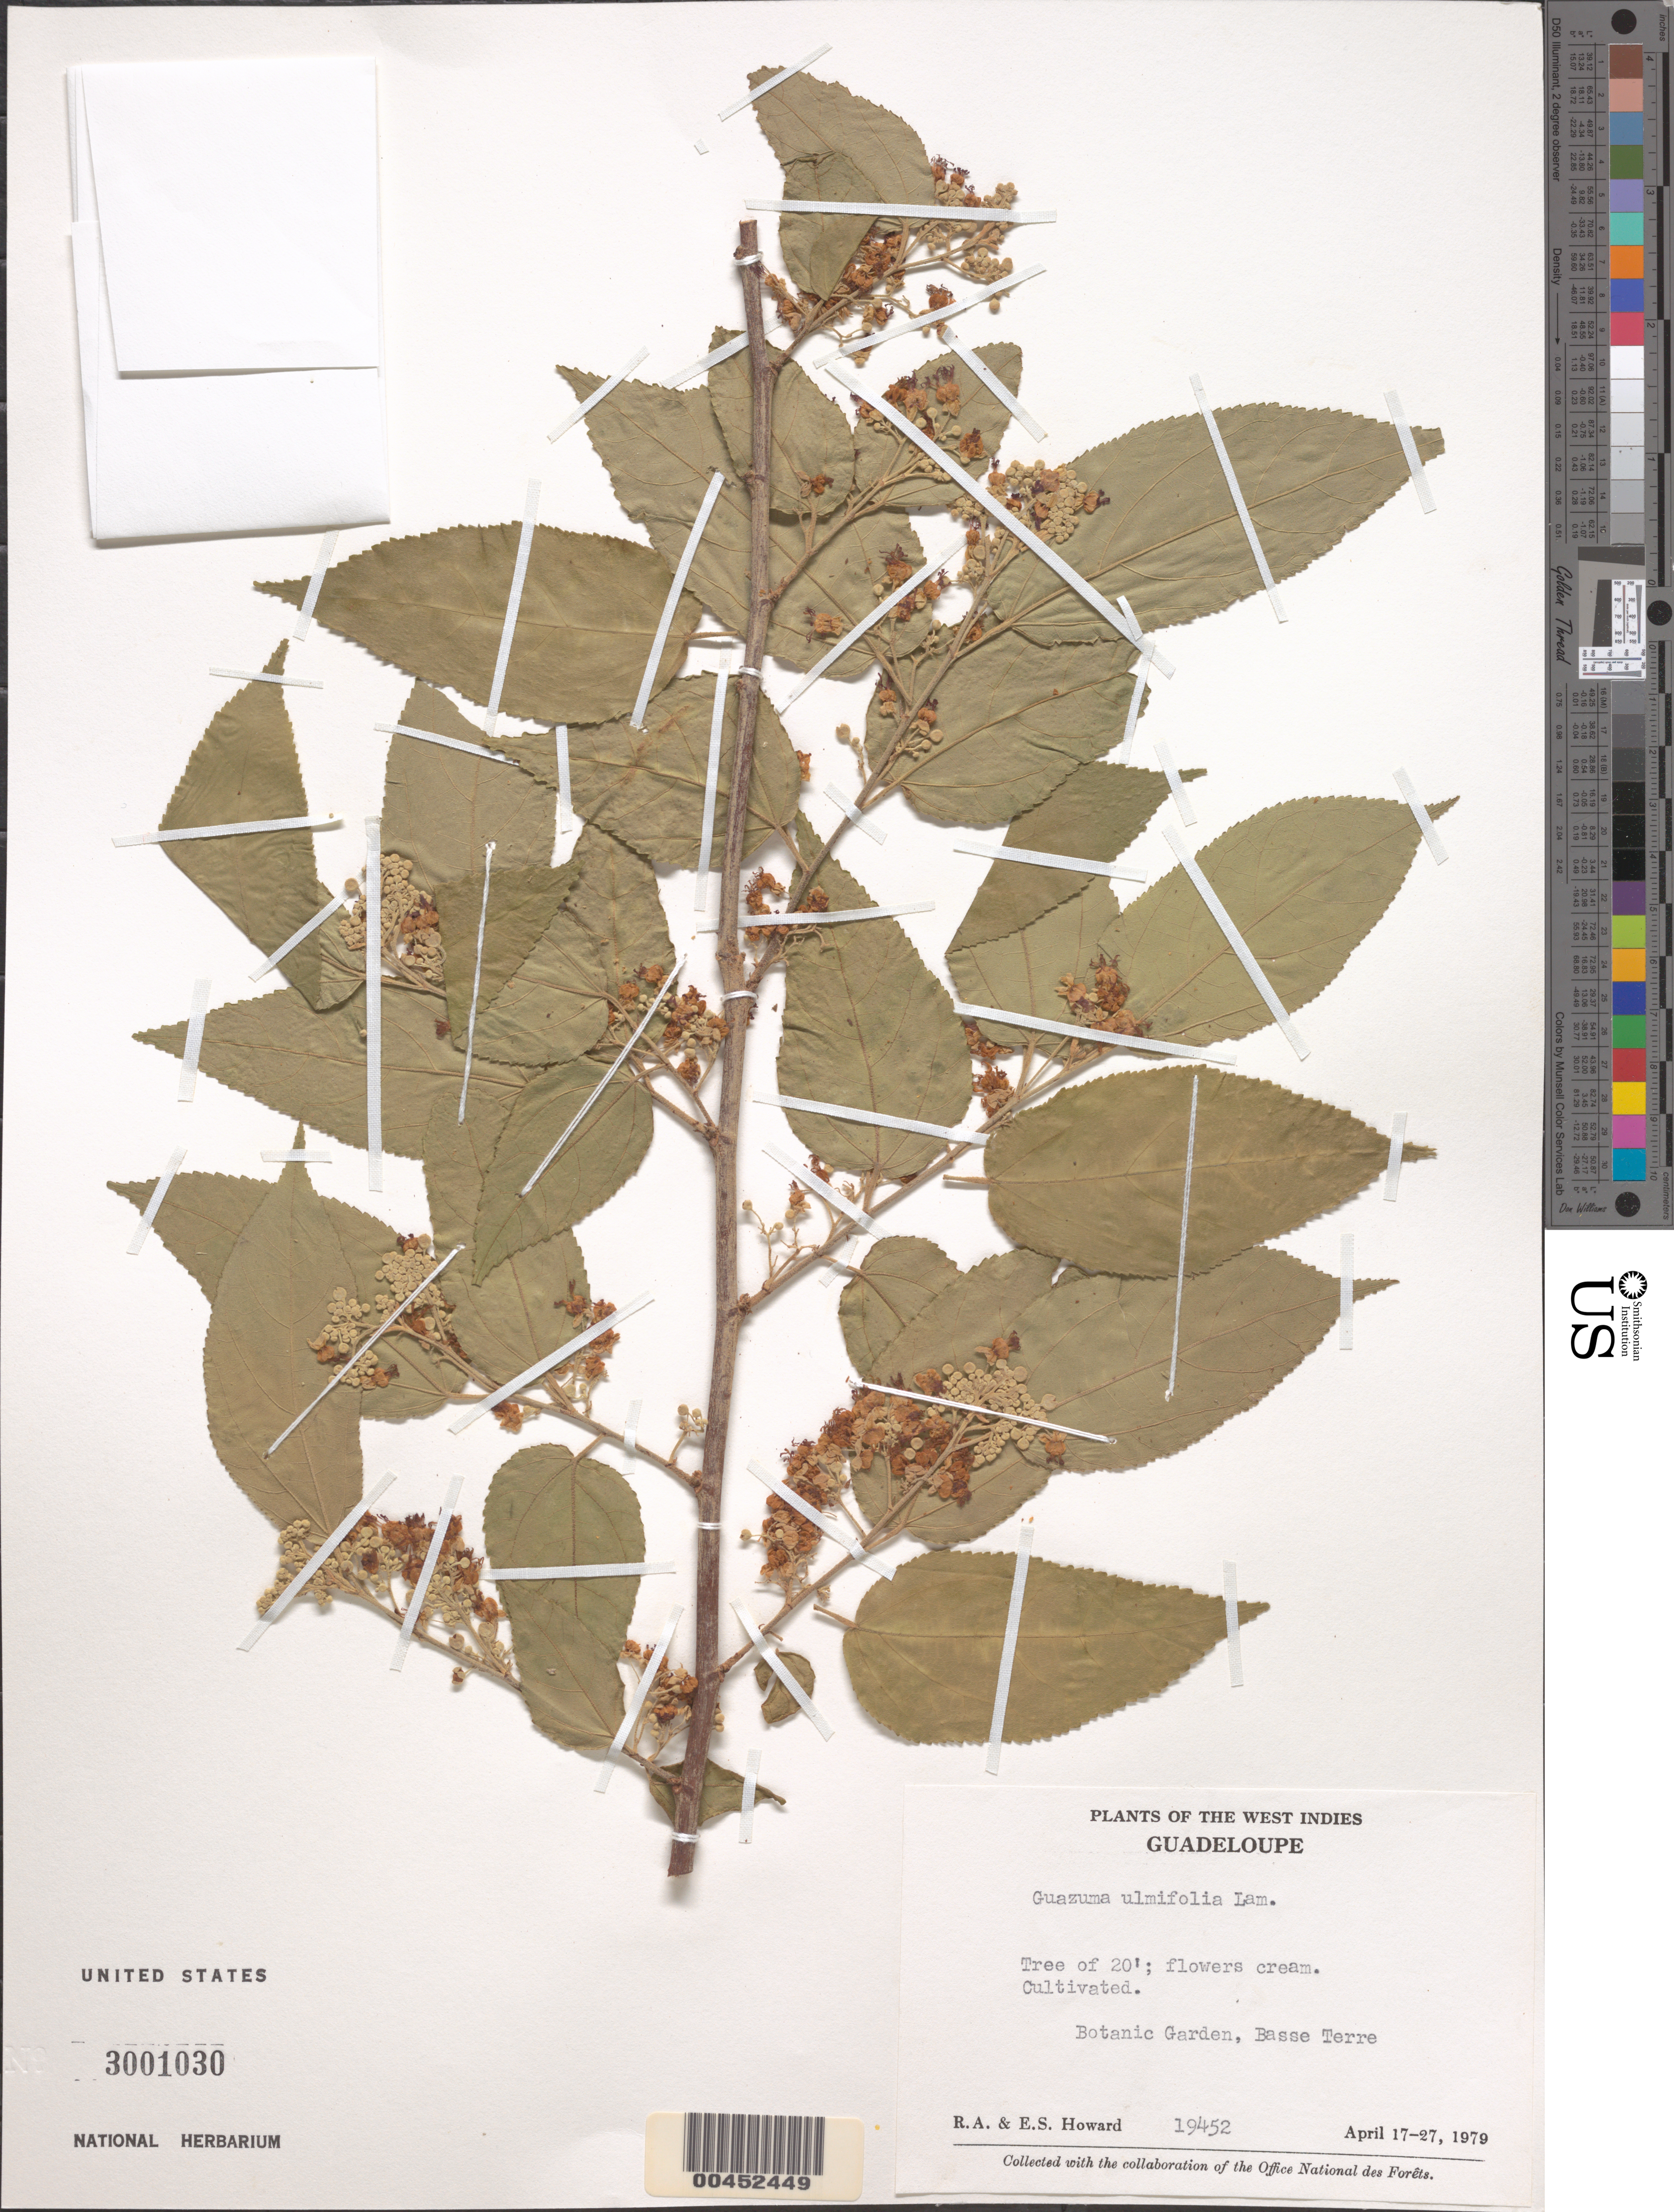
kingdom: Plantae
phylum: Tracheophyta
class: Magnoliopsida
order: Malvales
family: Malvaceae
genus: Guazuma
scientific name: Guazuma ulmifolia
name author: Lam.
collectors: R. A. Howard & E. S. Howard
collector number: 19452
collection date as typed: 17 Apr 1979 to 27 Apr 1979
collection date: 1979-04-17/1979-04-27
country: Guadeloupe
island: Basse Terre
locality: Botanic garden.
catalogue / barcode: US 3001030